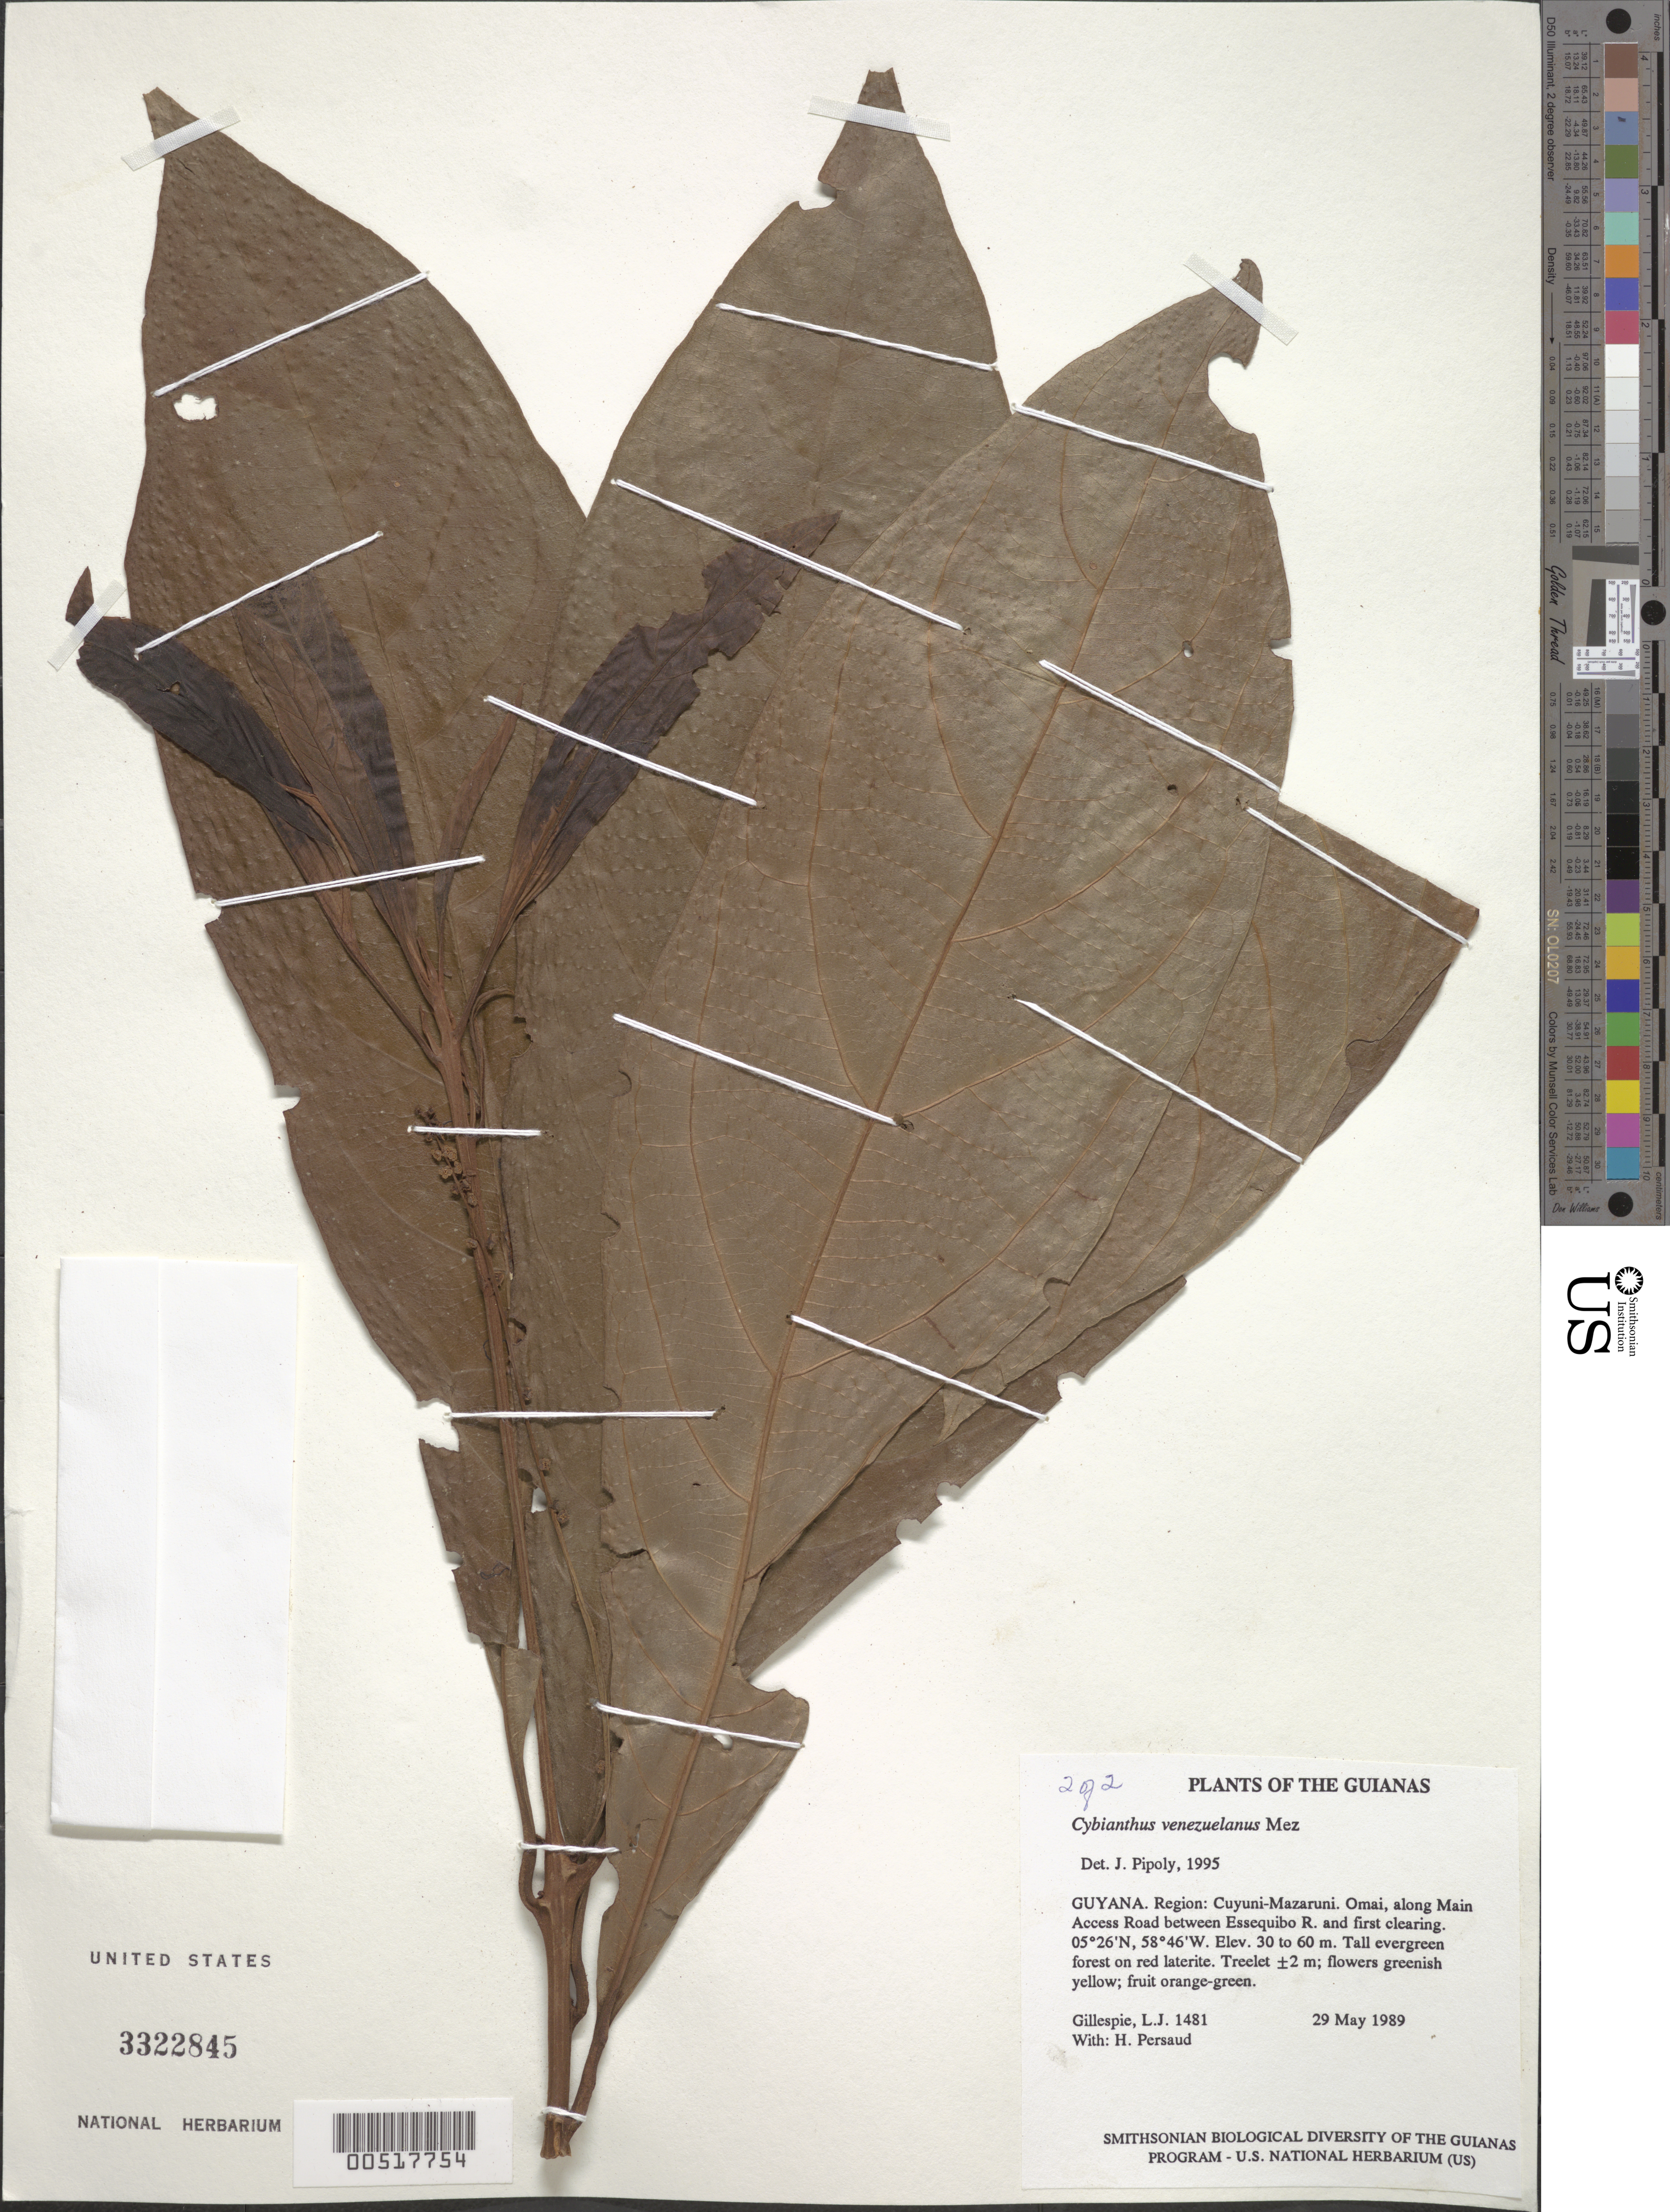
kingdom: Plantae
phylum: Tracheophyta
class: Magnoliopsida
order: Ericales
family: Primulaceae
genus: Cybianthus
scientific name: Cybianthus venezuelanus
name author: Mez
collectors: L. J. Gillespie & H. Persaud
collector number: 1481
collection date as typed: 29 May 1989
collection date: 1989-05-29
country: Guyana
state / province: Cuyuni-Mazaruni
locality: Omai, along Main Access Road between Essequibo R. and first clearing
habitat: Tall evergreen forest on red laterite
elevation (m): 30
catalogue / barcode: US 3322845